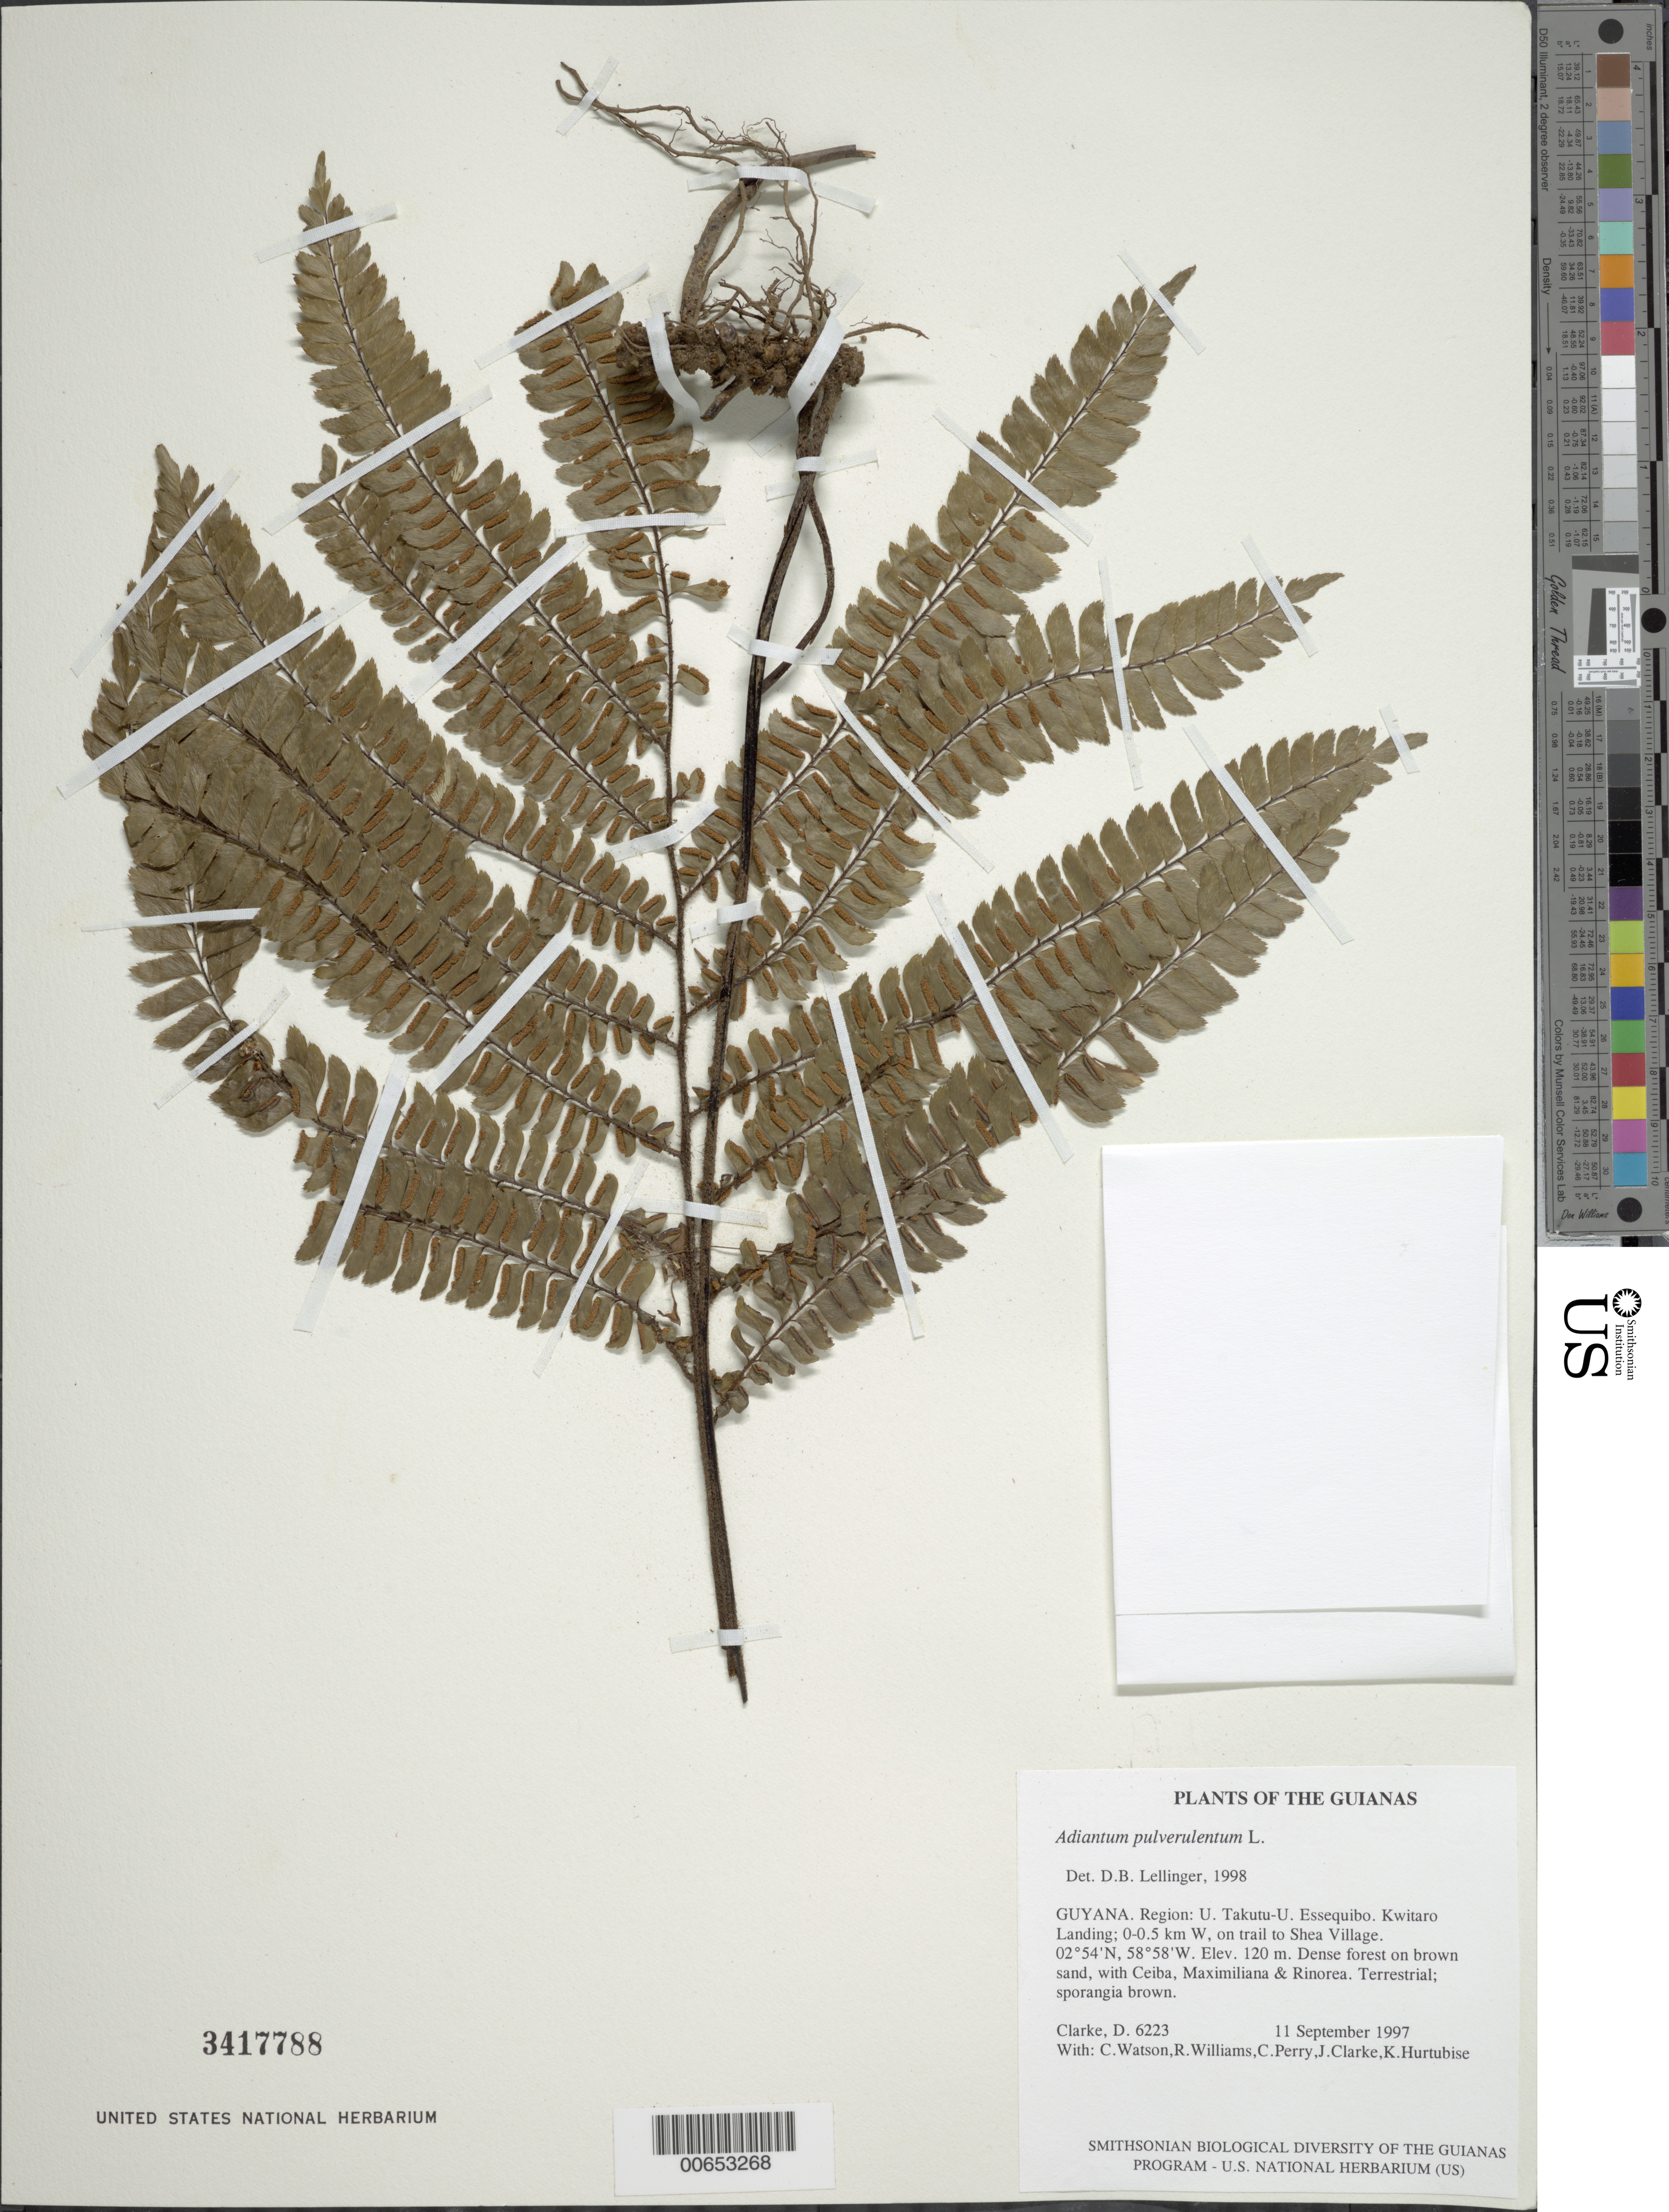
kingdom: Plantae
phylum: Tracheophyta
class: Polypodiopsida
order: Polypodiales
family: Pteridaceae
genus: Adiantum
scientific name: Adiantum pulverulentum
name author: L.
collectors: D. Clarke, C. Watson, R. Williams, C. Perry & et al.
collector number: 6223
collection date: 1997-09-11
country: Guyana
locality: Region: U. Takutu-U. Essequibo. Kwitaro Landing; 0-0.5 km W, on trail to Shea Village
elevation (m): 120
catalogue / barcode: US 3417788